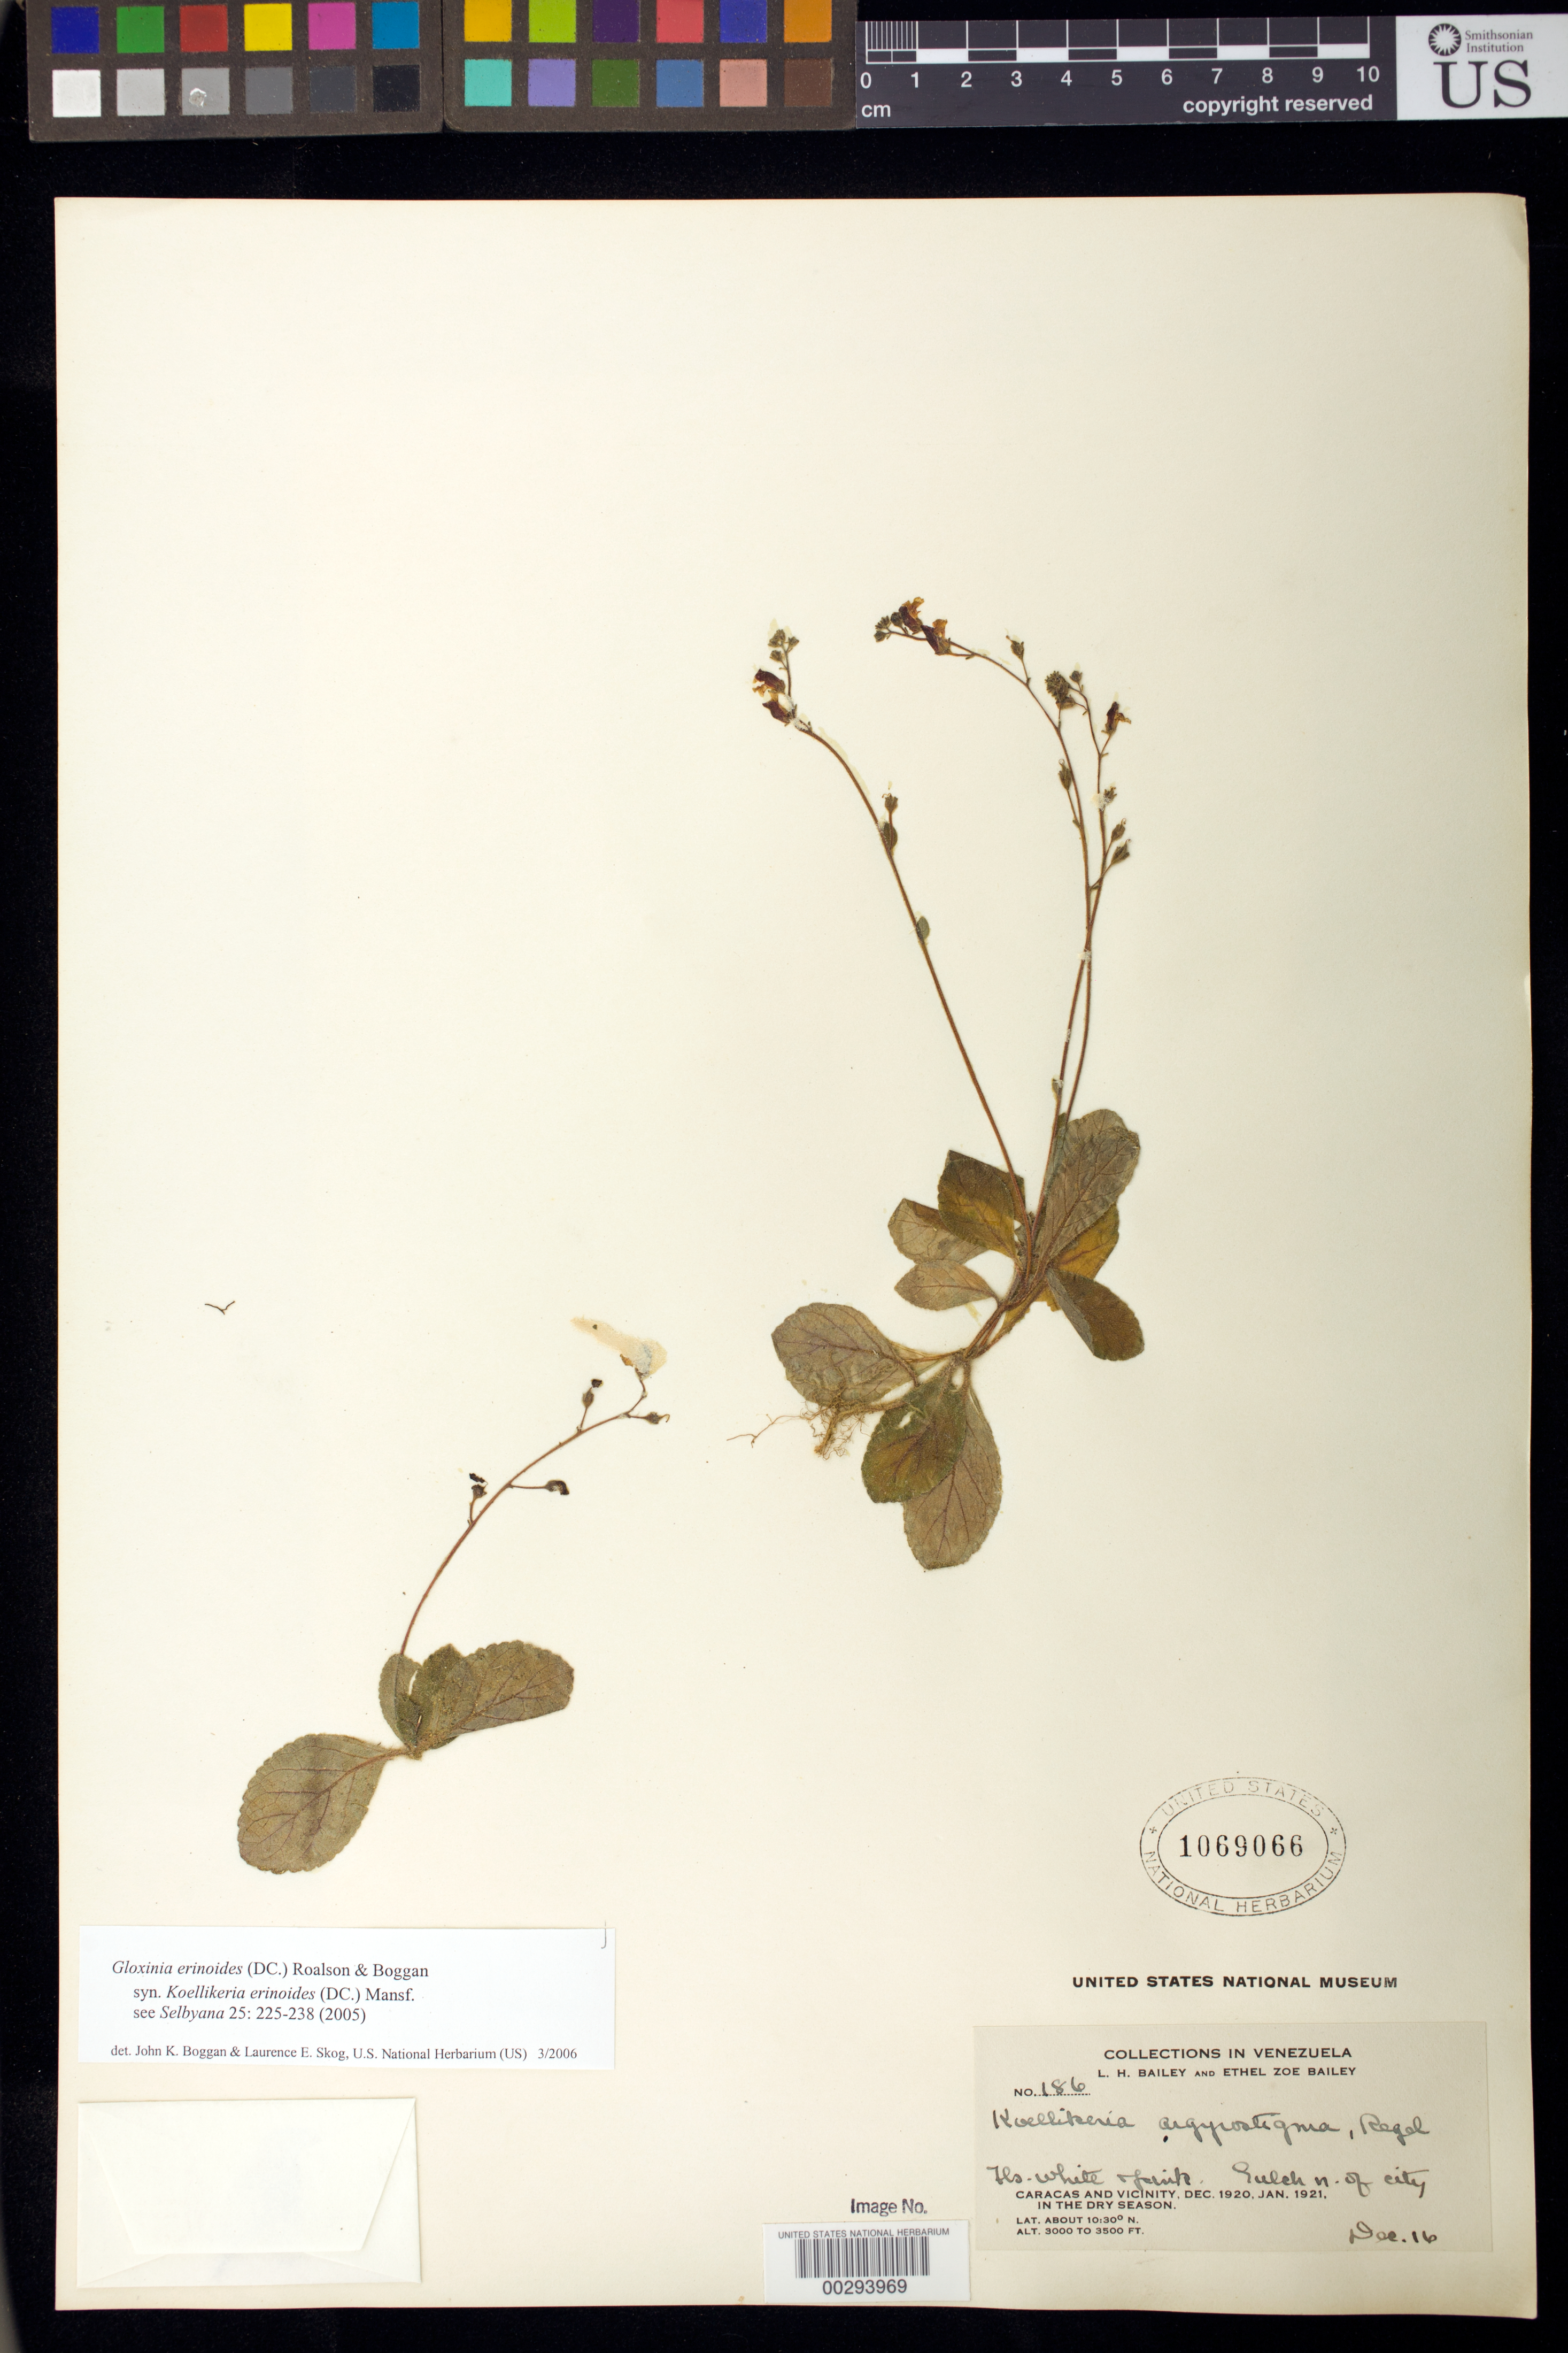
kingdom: Plantae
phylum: Tracheophyta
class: Magnoliopsida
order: Lamiales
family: Gesneriaceae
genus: Gloxinia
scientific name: Gloxinia erinoides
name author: (DC.) Roalson & Boggan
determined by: Boggan, J. K.; Skog, L. E.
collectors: L. H. Bailey & E. Z. Bailey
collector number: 186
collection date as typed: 16 Dec 1920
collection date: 1920-12-16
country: Venezuela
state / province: Distrito Federal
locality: Caracas and vicinity, gulch N of city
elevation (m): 914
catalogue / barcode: US 1069066